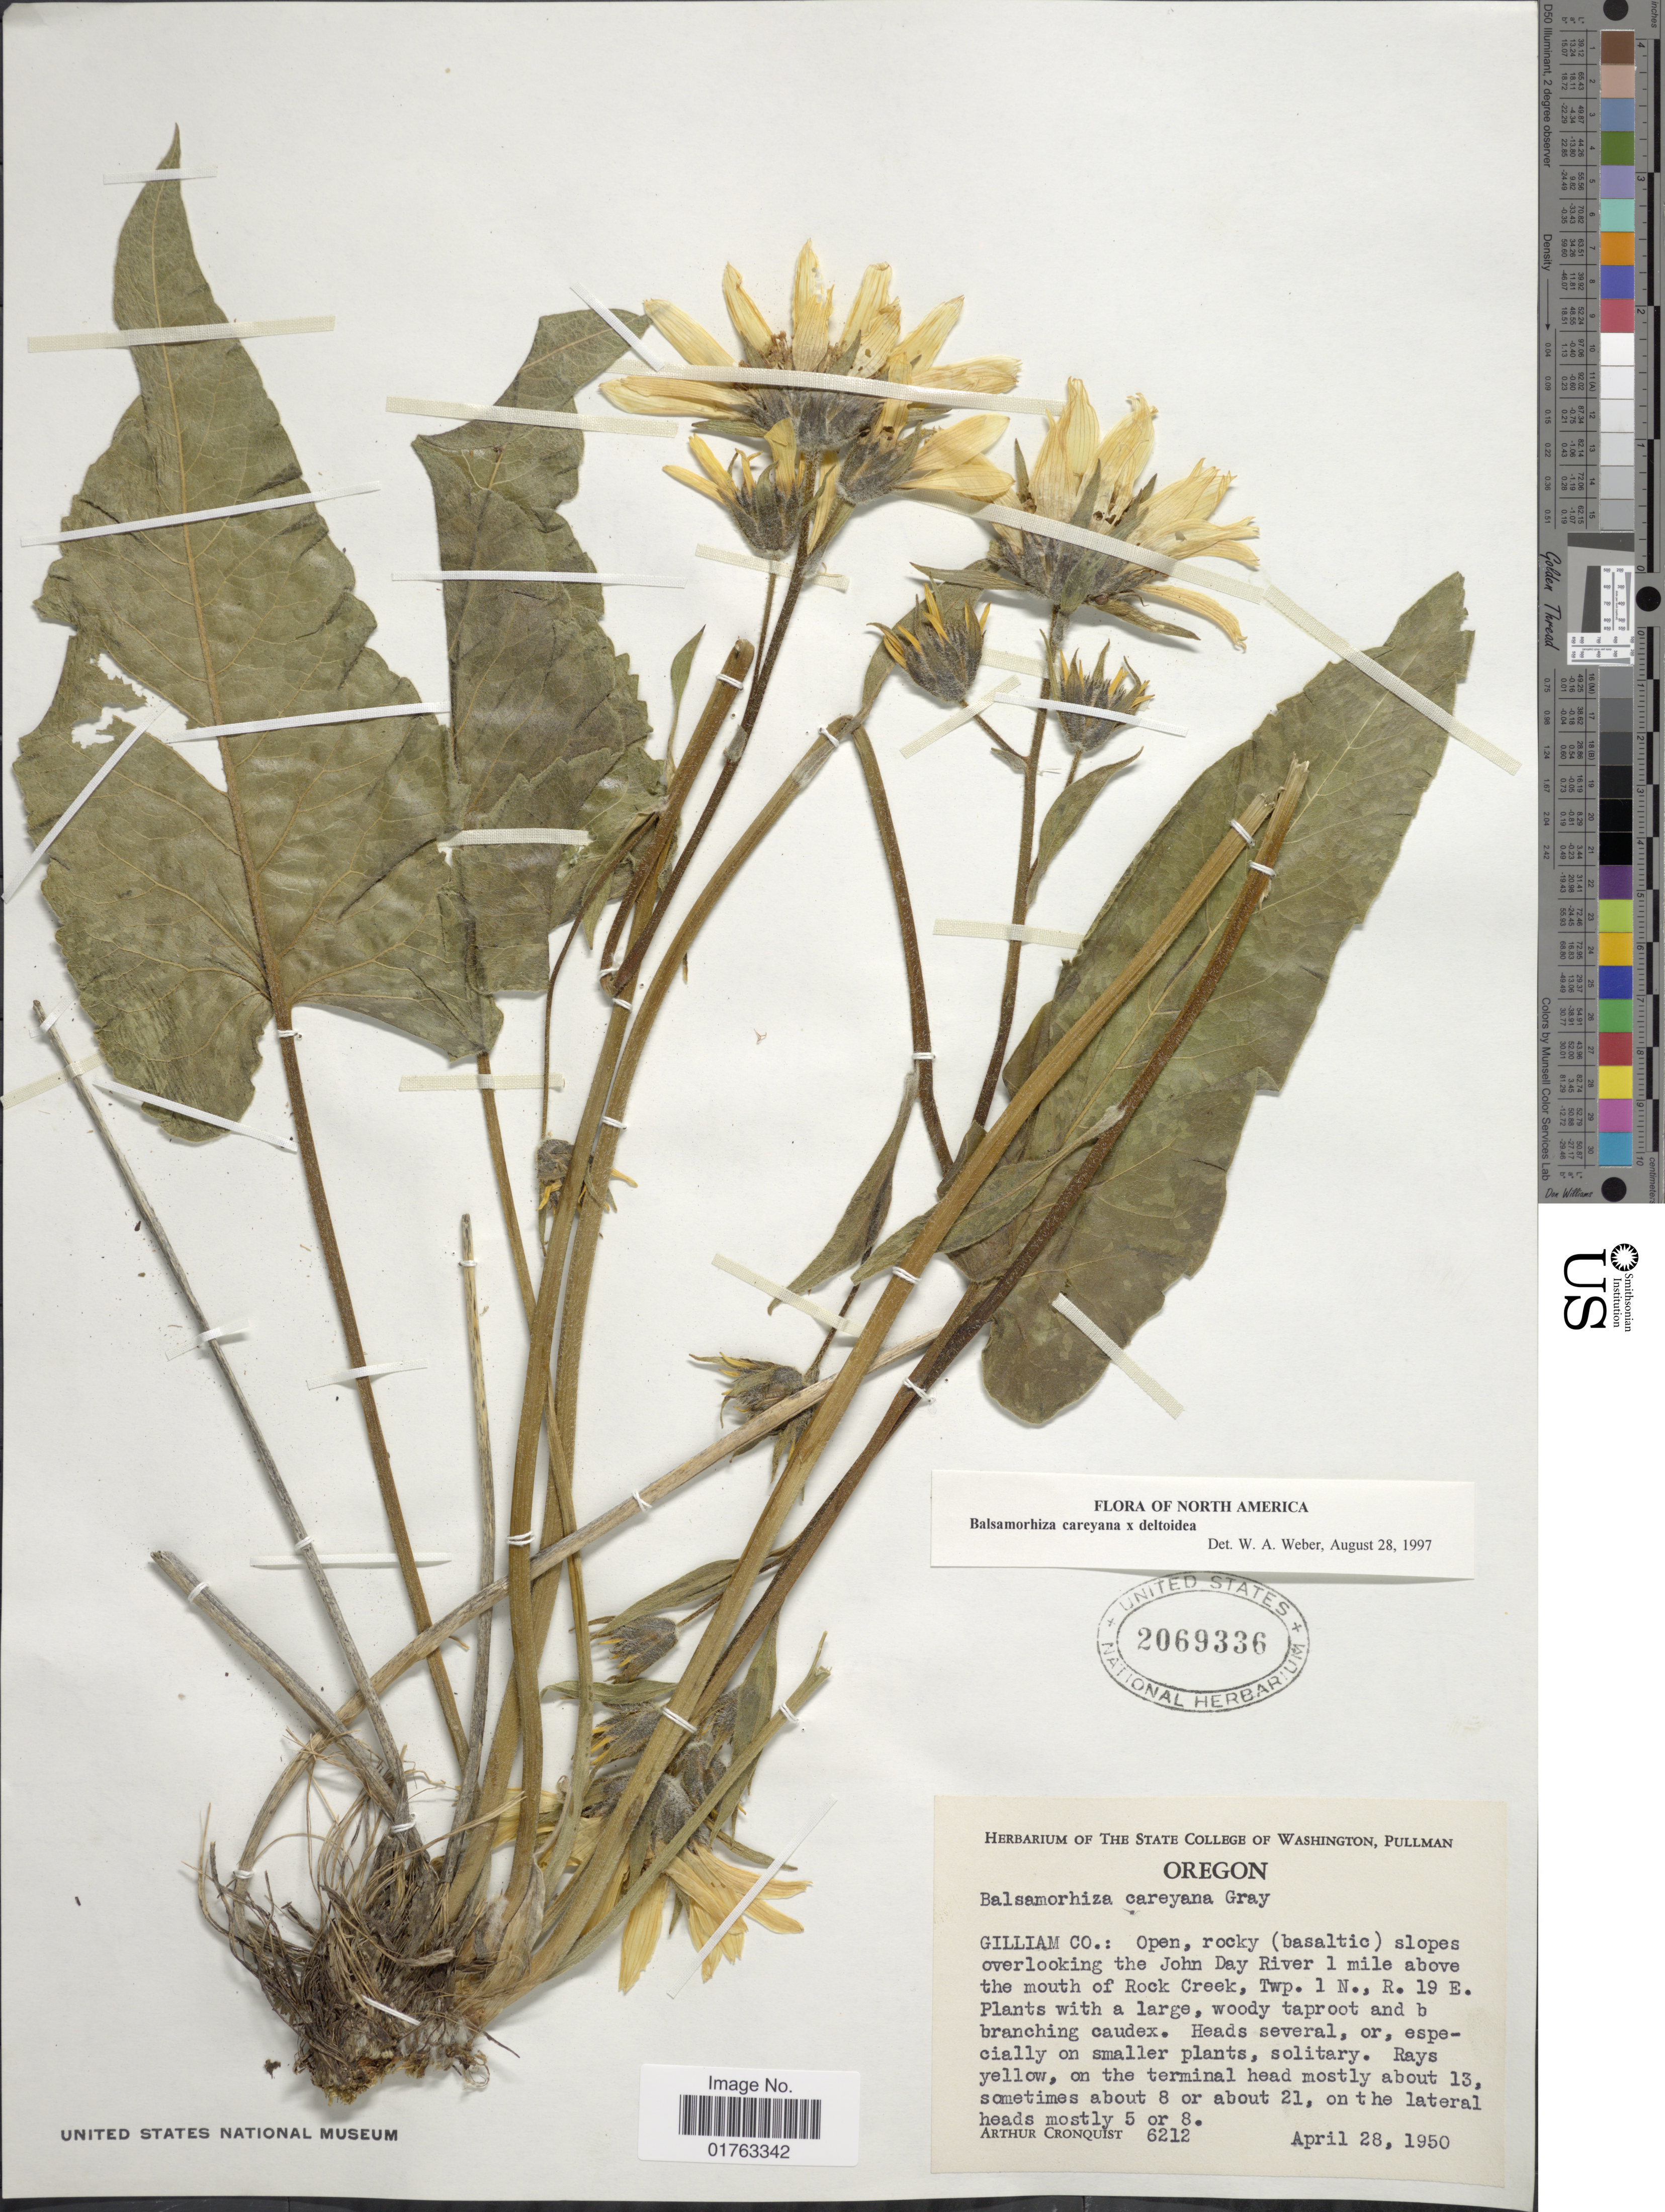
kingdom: Plantae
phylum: Tracheophyta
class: Magnoliopsida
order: Asterales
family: Asteraceae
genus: Balsamorhiza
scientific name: Balsamorhiza careyana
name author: A. Gray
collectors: A. J. Cronquist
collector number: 6212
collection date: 1950-04-28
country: United States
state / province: Oregon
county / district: Gilliam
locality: Gilliam Co.: Open, rocky (baaltic) slopes overlooking the John Day River 1 mile above the mouth of Rock Creek, TWp. 1 N., R. 19 E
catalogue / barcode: US 2069336